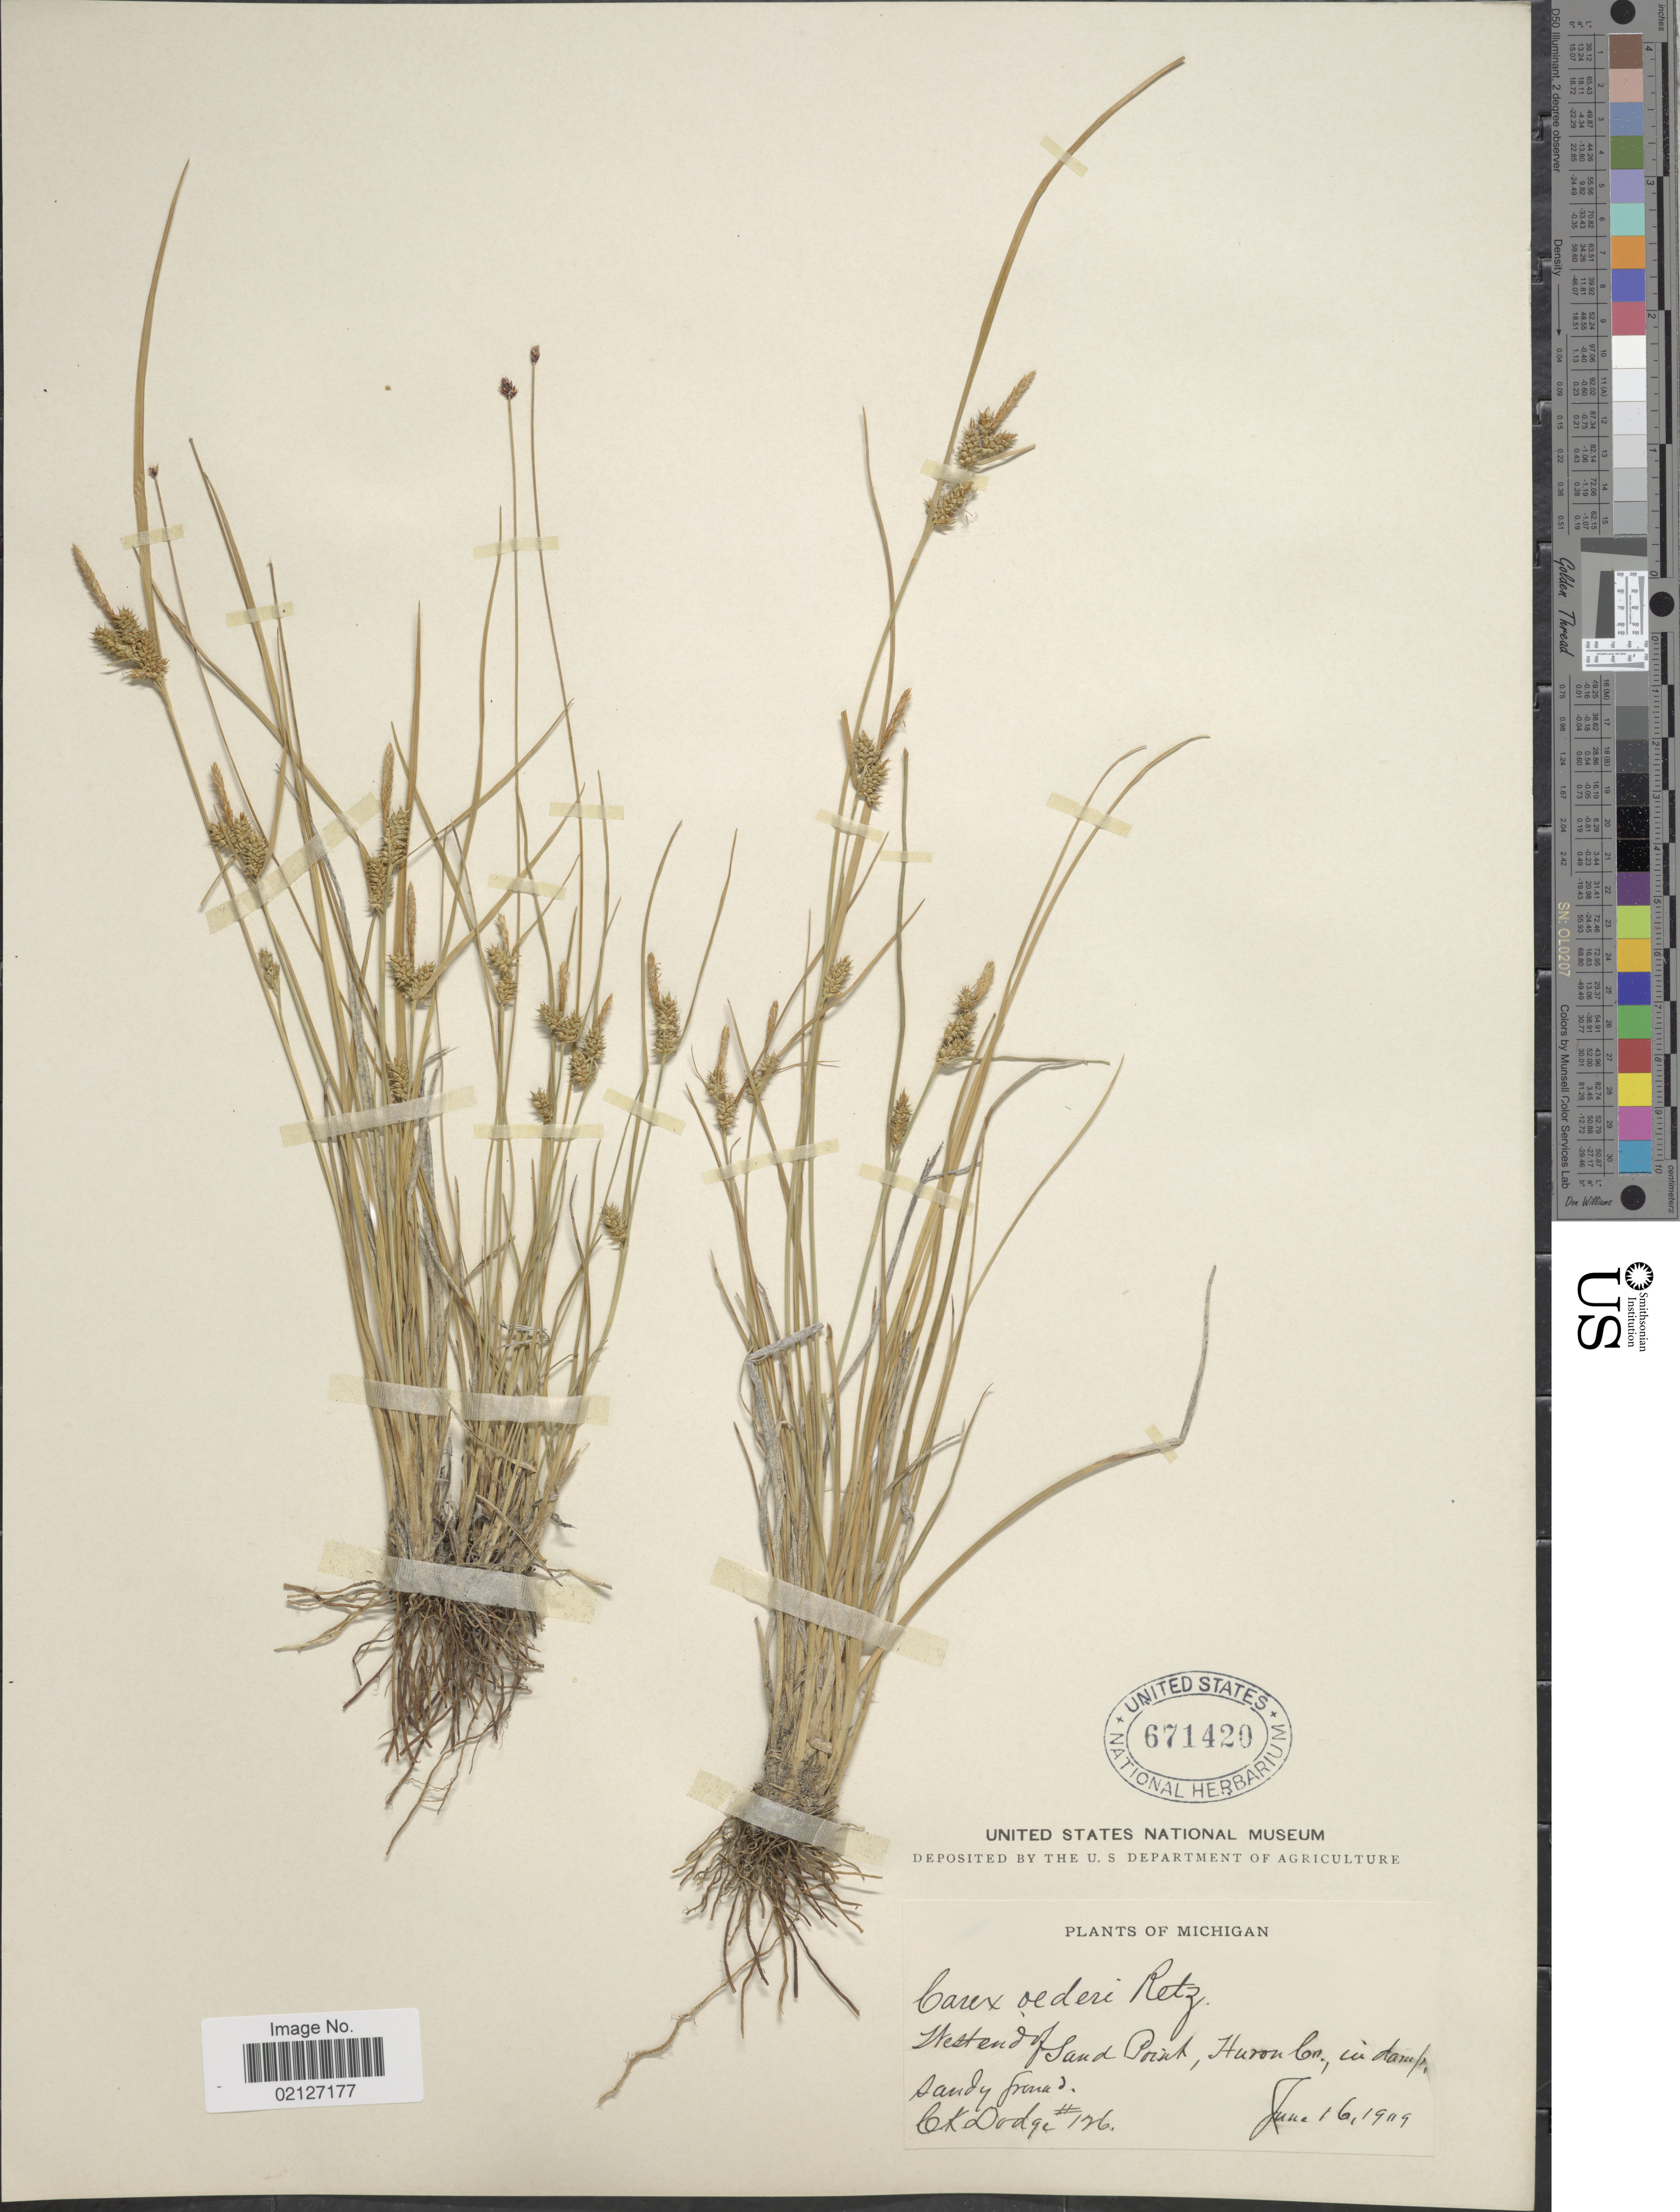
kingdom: Plantae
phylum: Tracheophyta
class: Liliopsida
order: Poales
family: Cyperaceae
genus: Carex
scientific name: Carex oederi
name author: Retz.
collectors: C. Dodge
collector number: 126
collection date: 1909-06-16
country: United States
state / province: Michigan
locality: West end of Sand Point, Huron Co., in damp, sandy ground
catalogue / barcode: US 671420